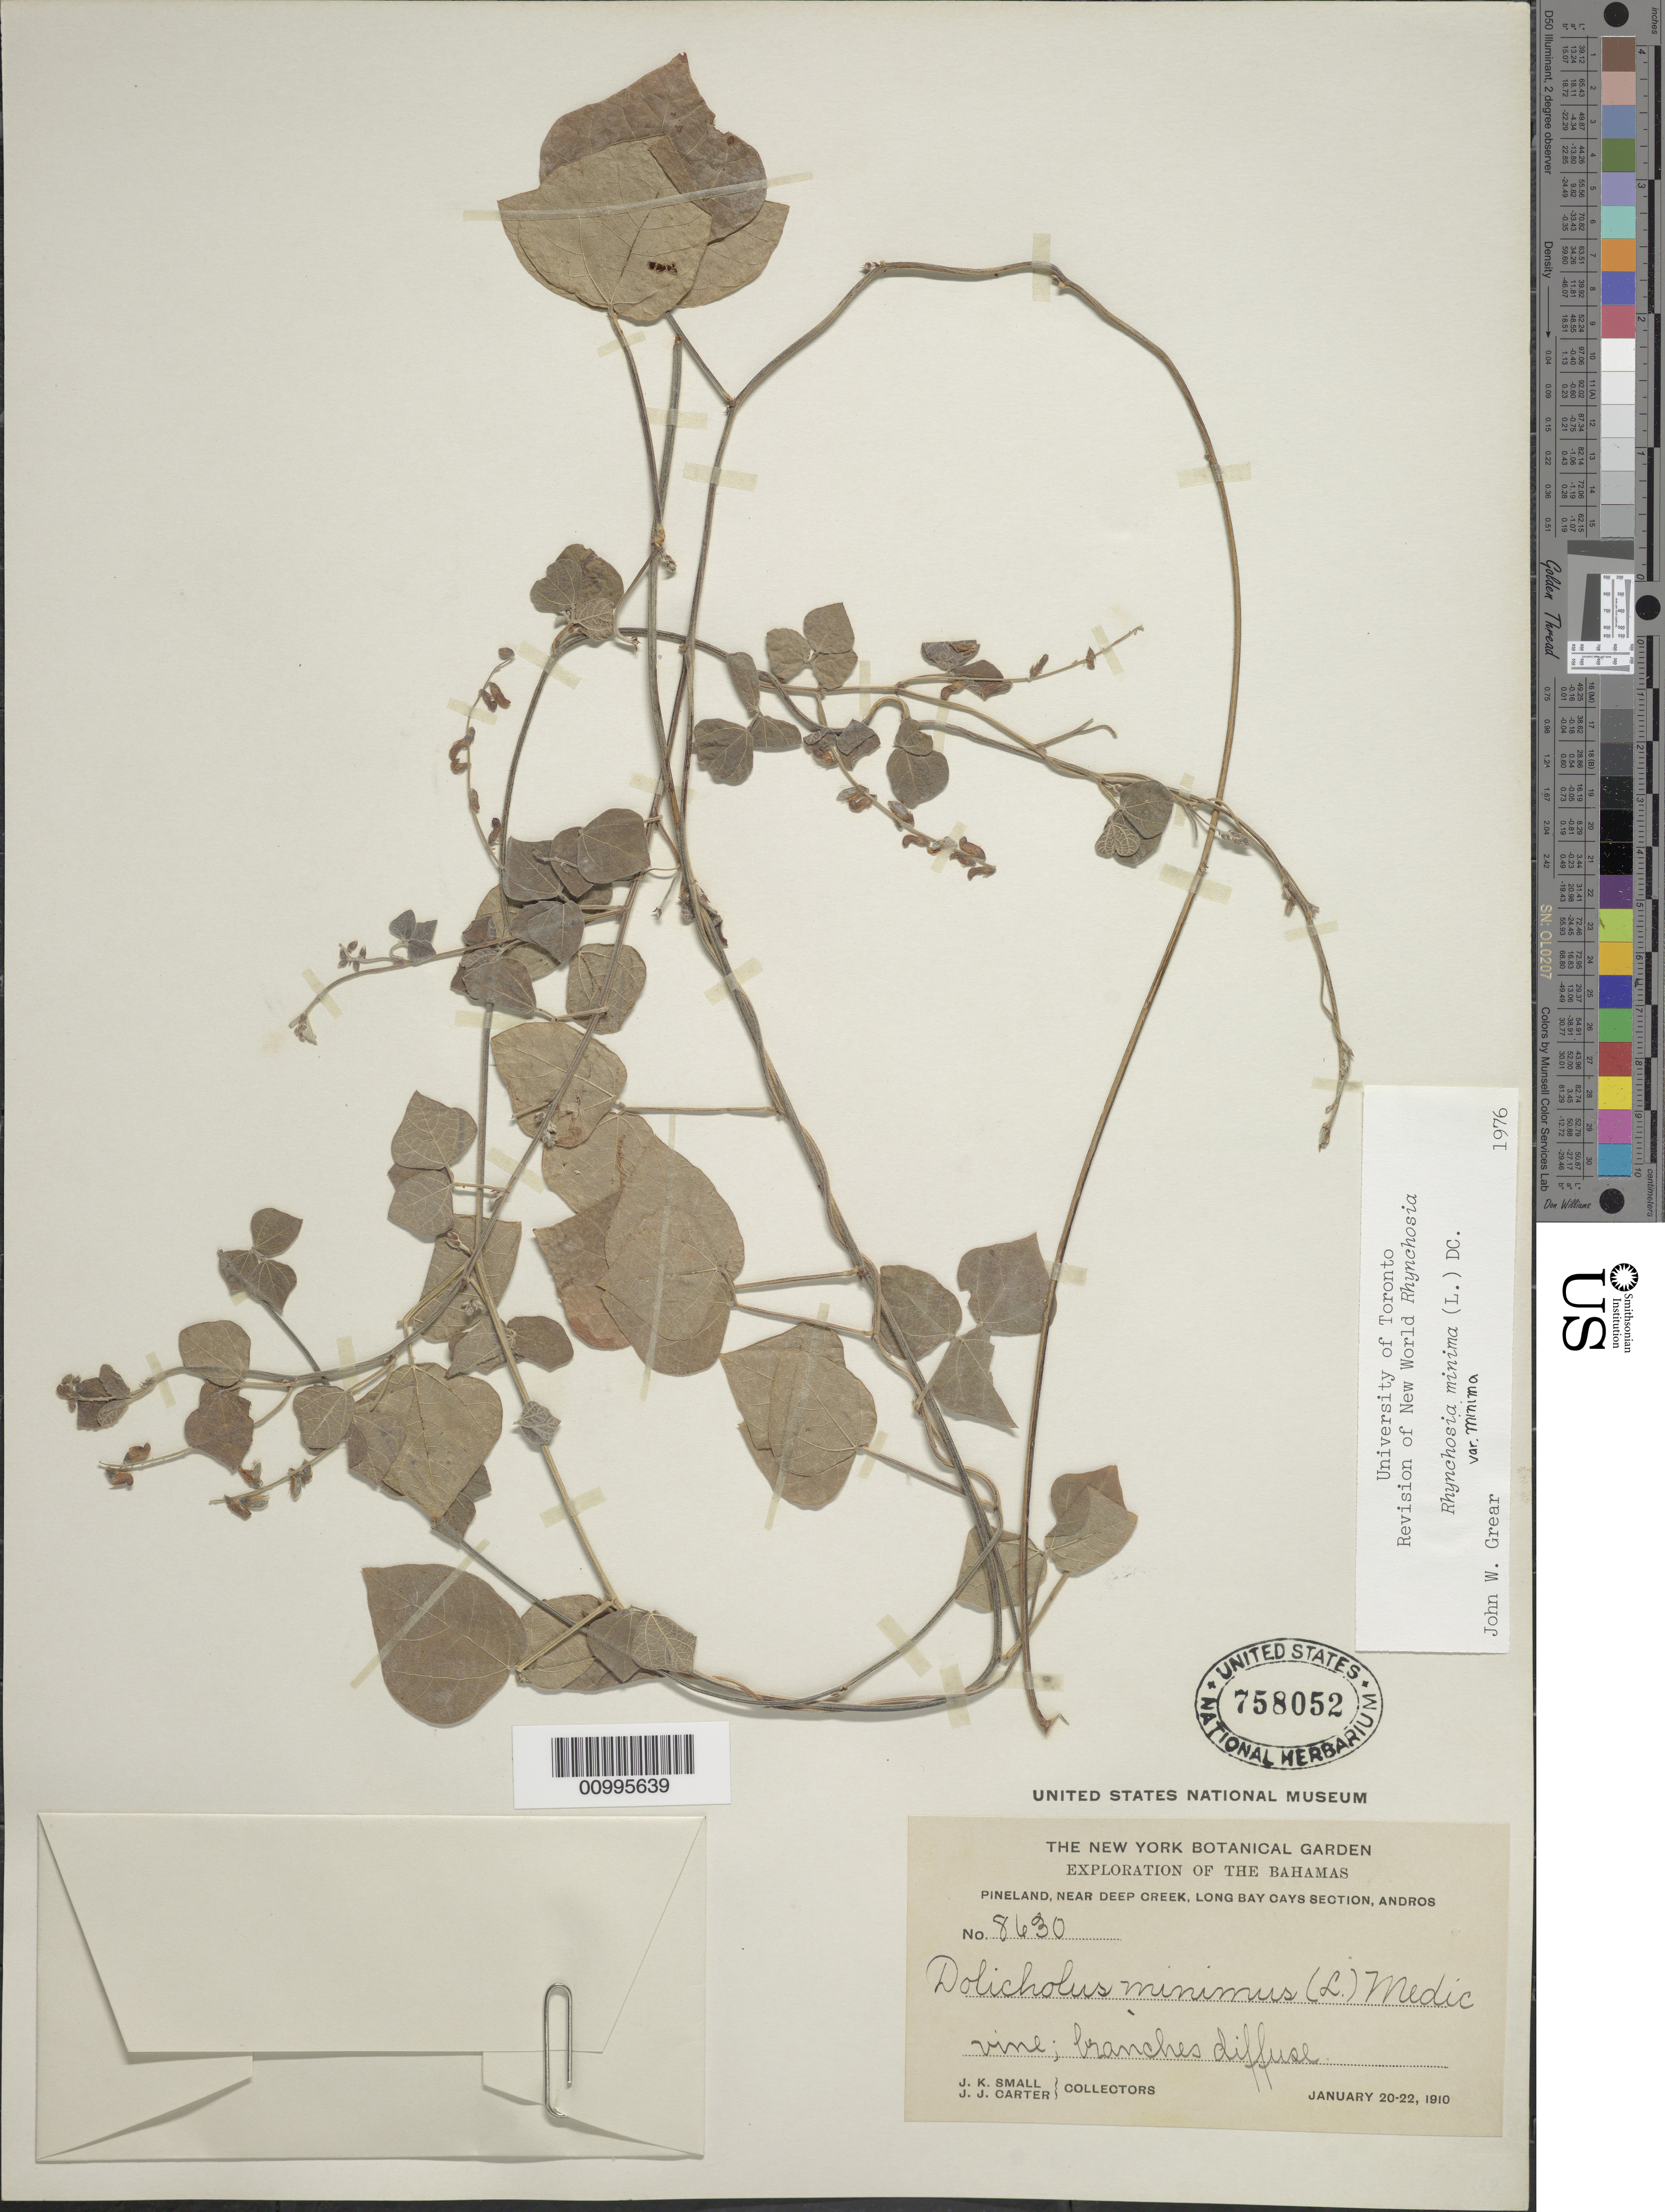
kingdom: Plantae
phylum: Tracheophyta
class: Magnoliopsida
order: Fabales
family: Fabaceae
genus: Rhynchosia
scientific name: Rhynchosia minima var. minima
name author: (L.) DC.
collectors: J. K. Small & J. J. Carter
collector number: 8630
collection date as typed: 20 Jan 1910 to 22 Jan 1910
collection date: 1910-01-20/1910-01-22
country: Bahamas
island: Andros I.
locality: Pineland, near Deep Creek, Long Bay Cays section, Andros.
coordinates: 0 N, 0 E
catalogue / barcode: US 758052